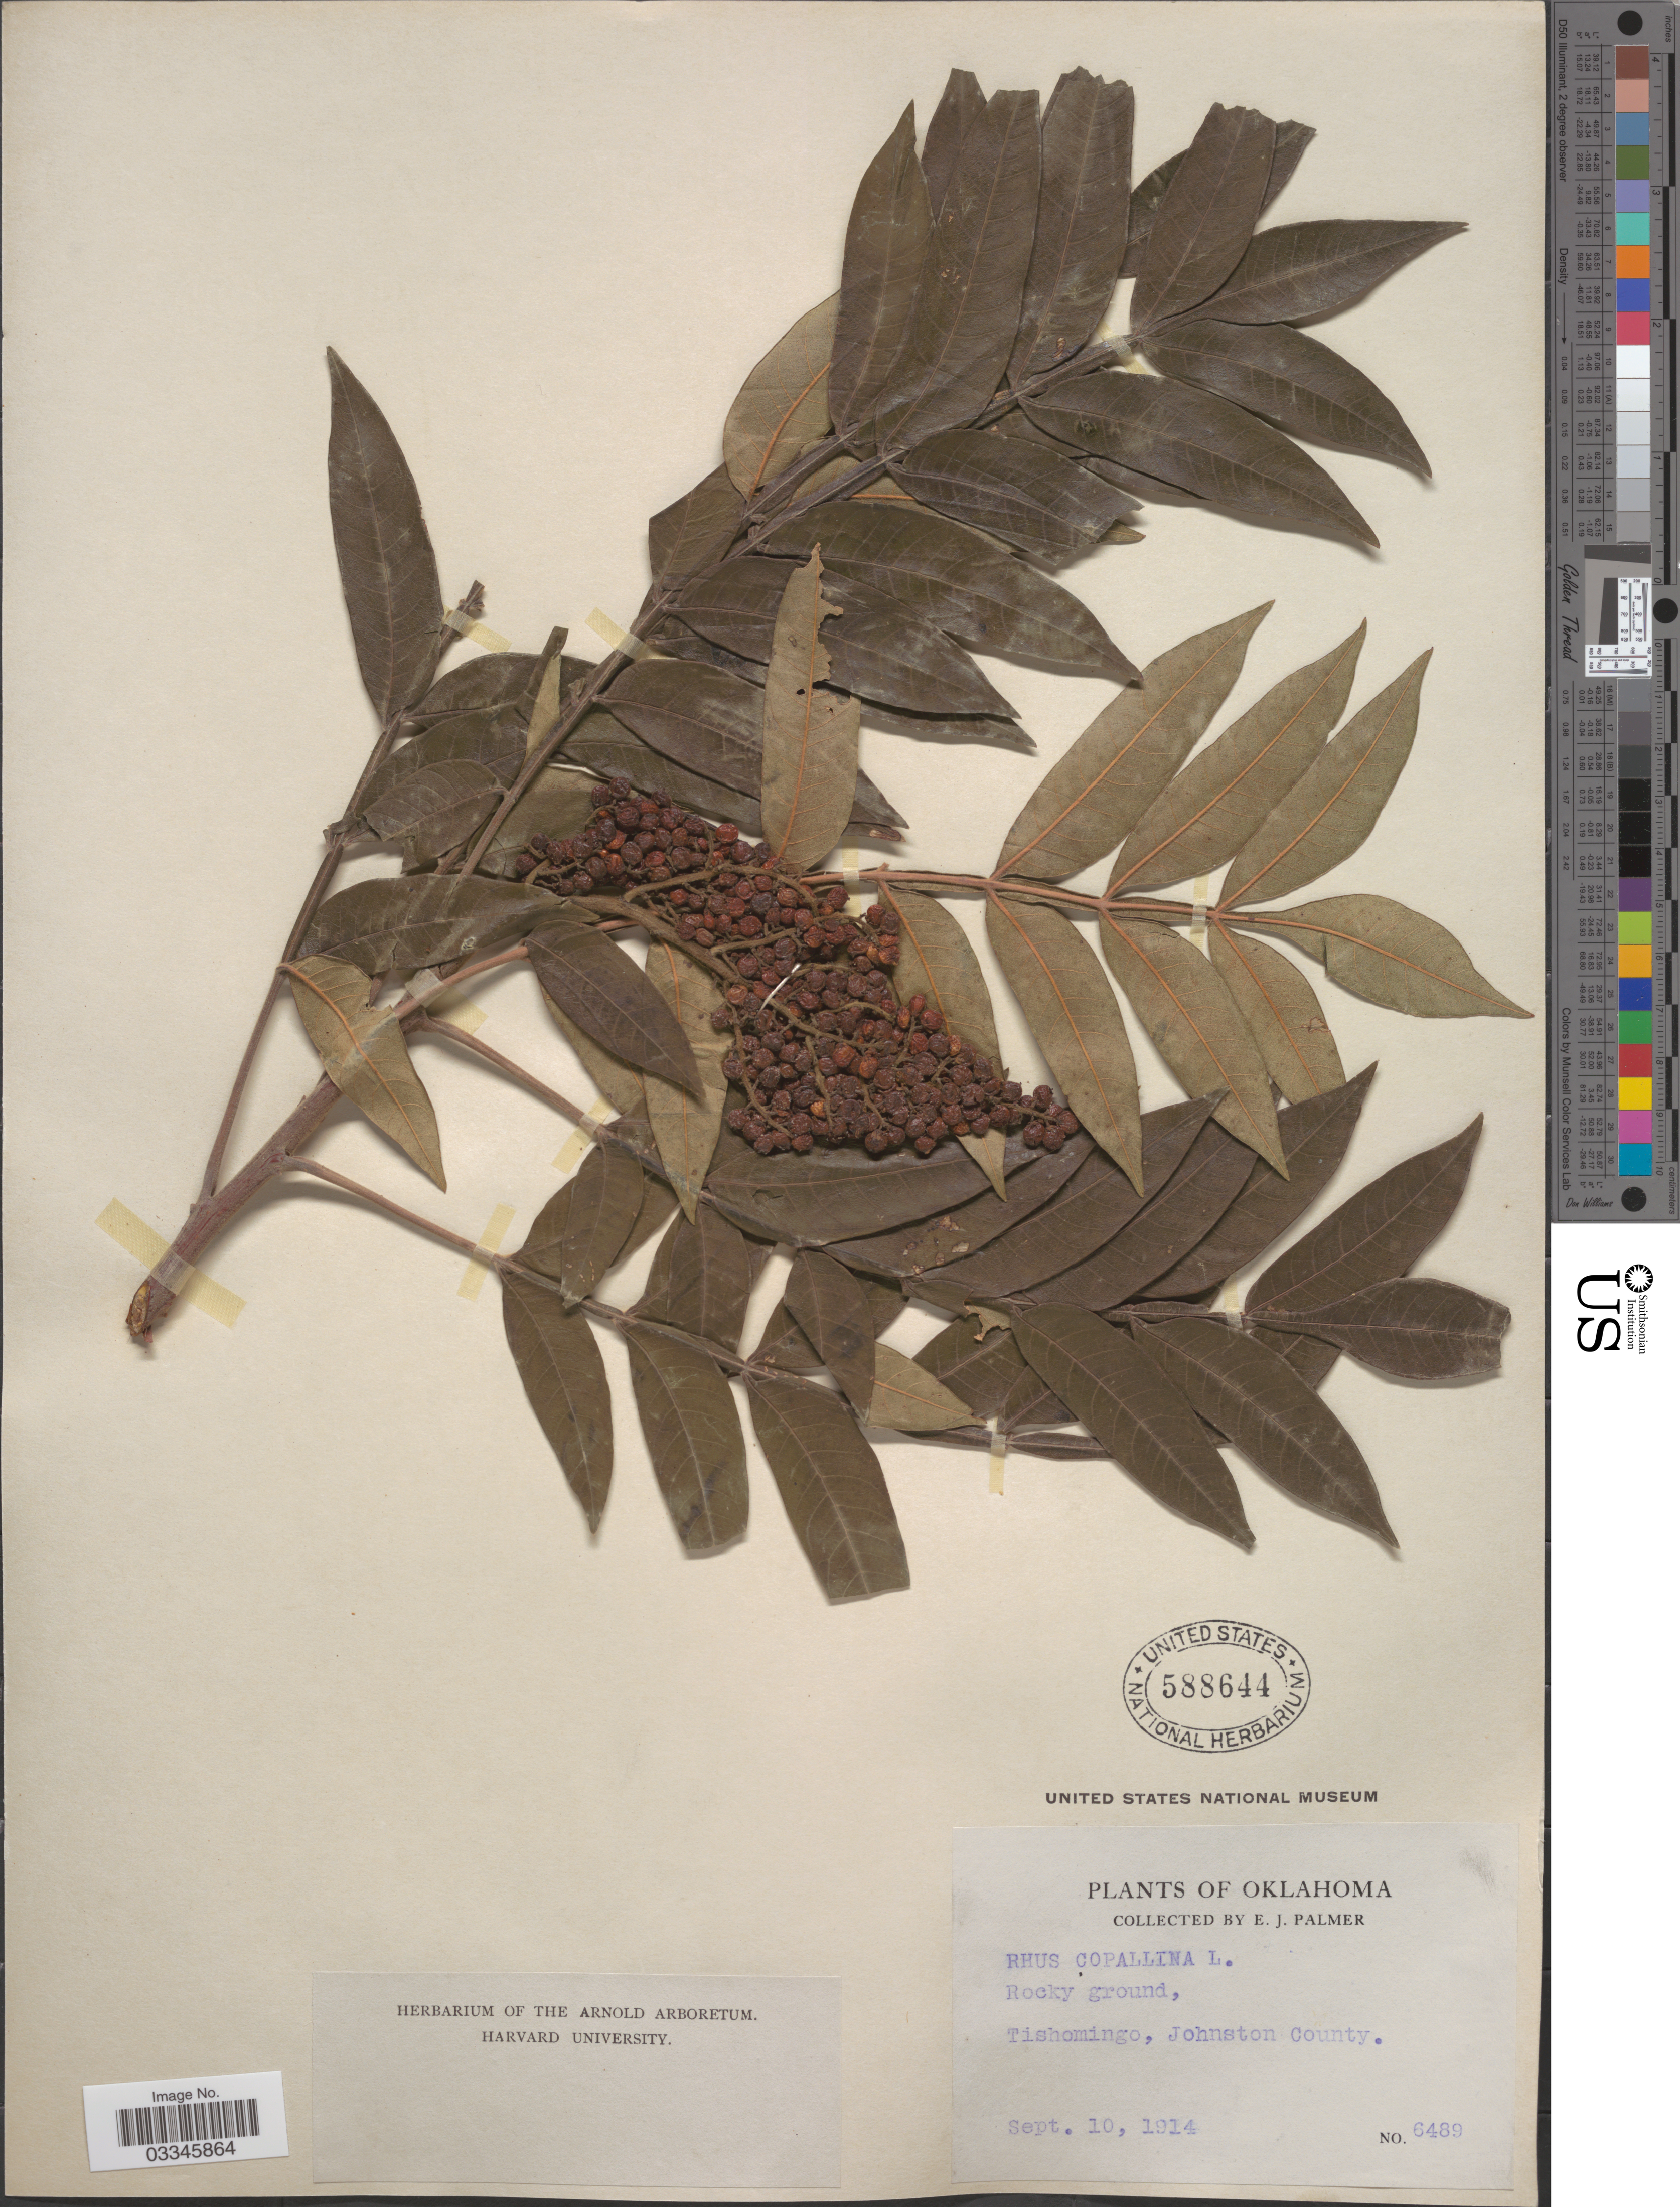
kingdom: Plantae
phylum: Tracheophyta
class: Magnoliopsida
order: Sapindales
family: Anacardiaceae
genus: Rhus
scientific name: Rhus copallinum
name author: L.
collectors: E. J. Palmer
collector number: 6489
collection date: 1914-09-10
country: United States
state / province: Oklahoma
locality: Tishomingo, Johnston County.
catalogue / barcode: US 588644